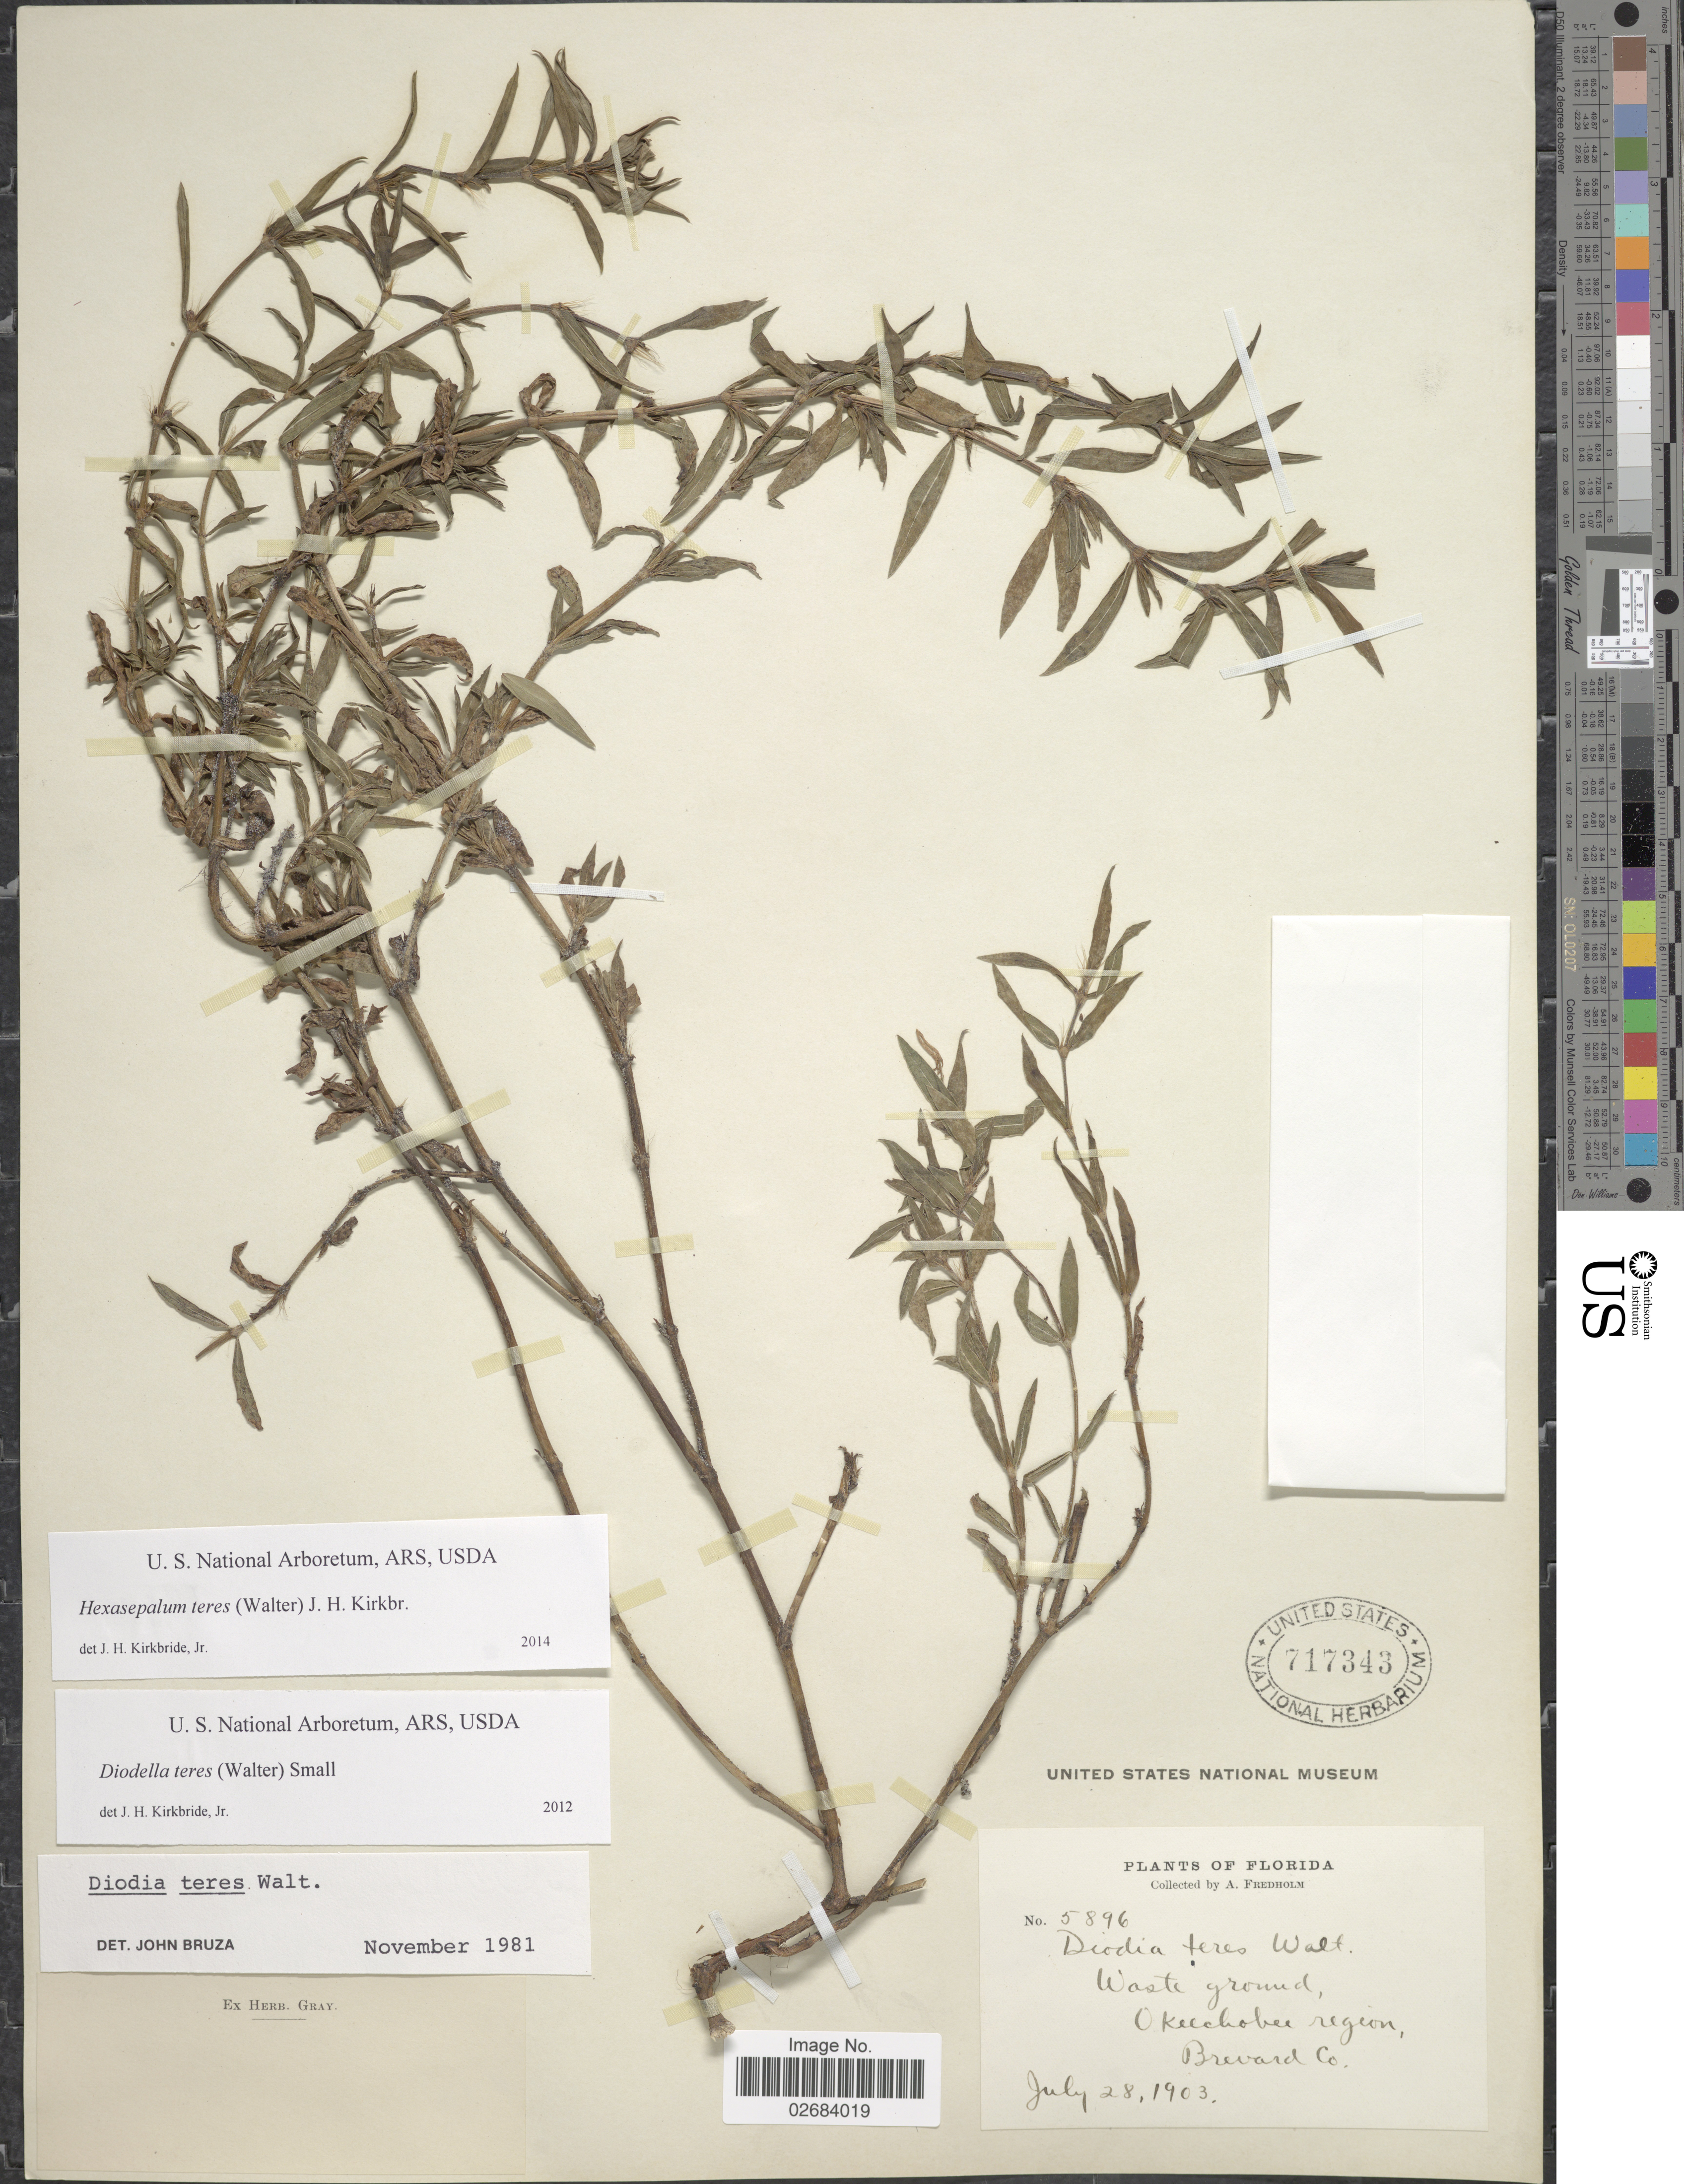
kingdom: Plantae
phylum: Tracheophyta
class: Magnoliopsida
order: Gentianales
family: Rubiaceae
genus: Diodia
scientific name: Diodia teres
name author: Walter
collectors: A. Fredholm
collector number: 5896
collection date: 1903-07-28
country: United States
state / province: Florida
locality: Waste ground, Okeechobee region, Brevard Co.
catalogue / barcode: US 717343